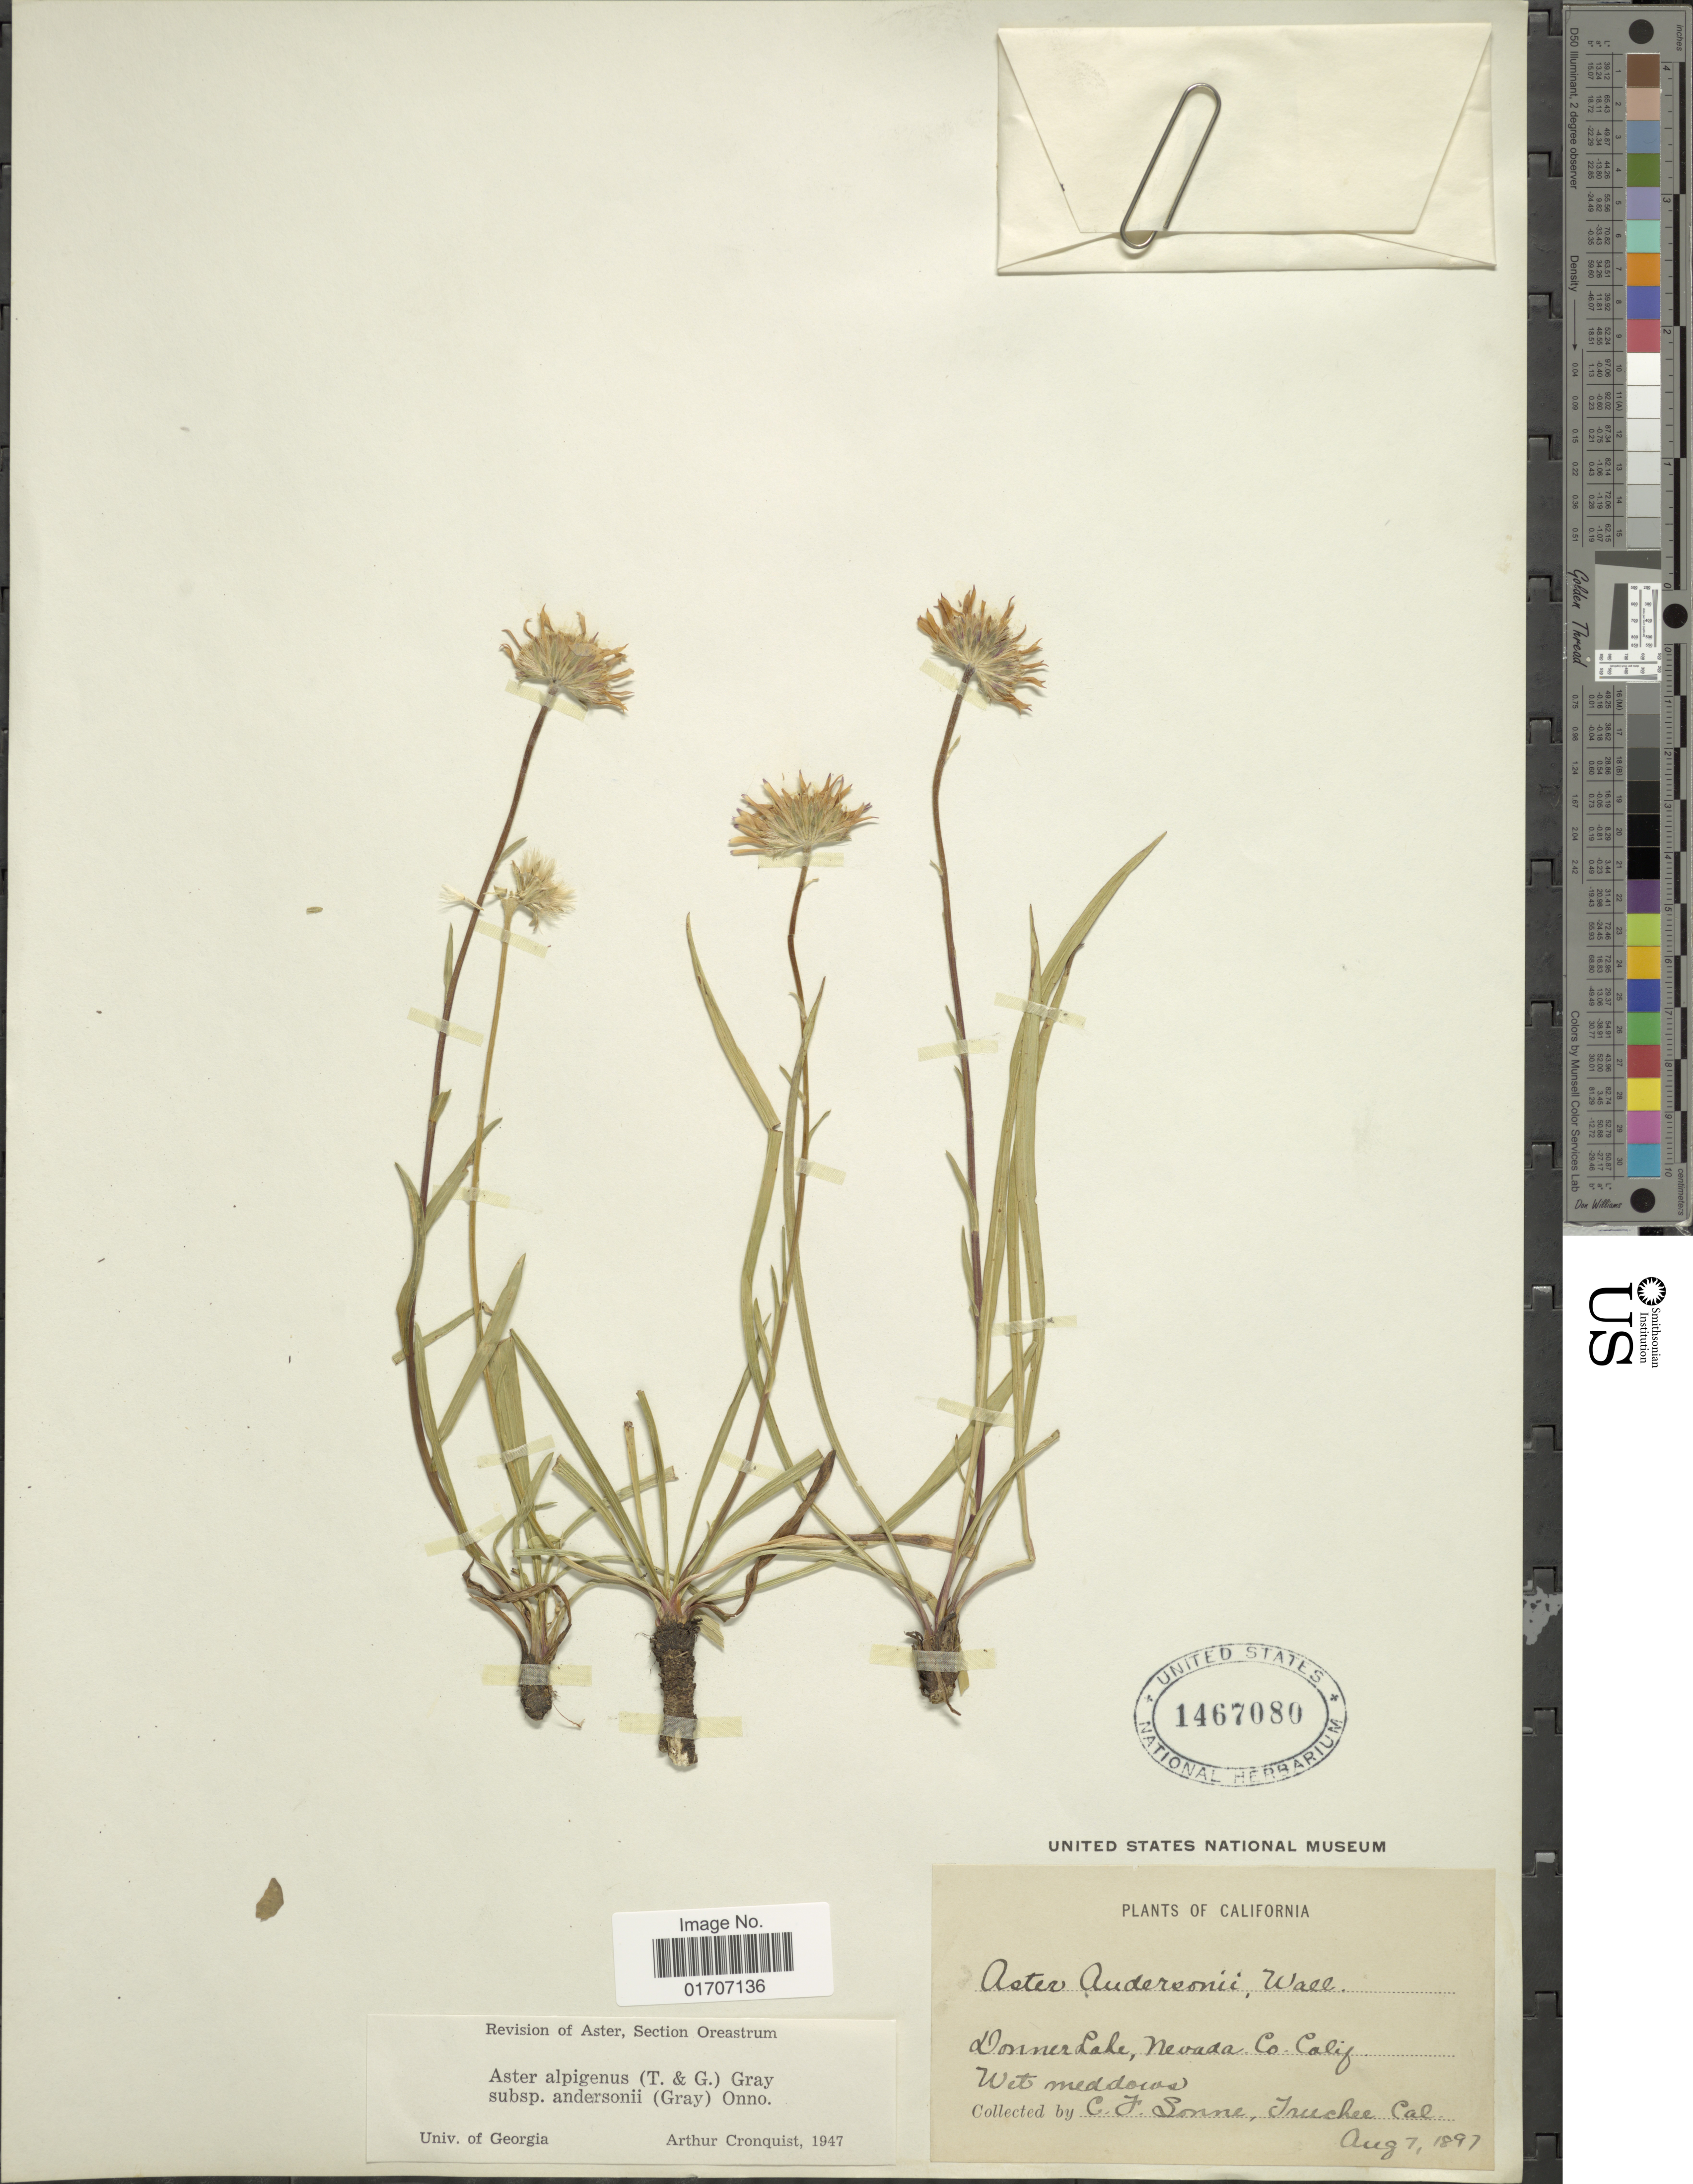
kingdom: Plantae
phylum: Tracheophyta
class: Magnoliopsida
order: Asterales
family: Asteraceae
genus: Oreostemma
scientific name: Oreostemma alpigenum var. andersonii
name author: (A. Gray) G.L. Nesom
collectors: C. Sonne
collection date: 1897-08-07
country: United States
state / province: California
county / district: Nevada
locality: Donner Lake, Nevada Co. Calif.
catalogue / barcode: US 1467080